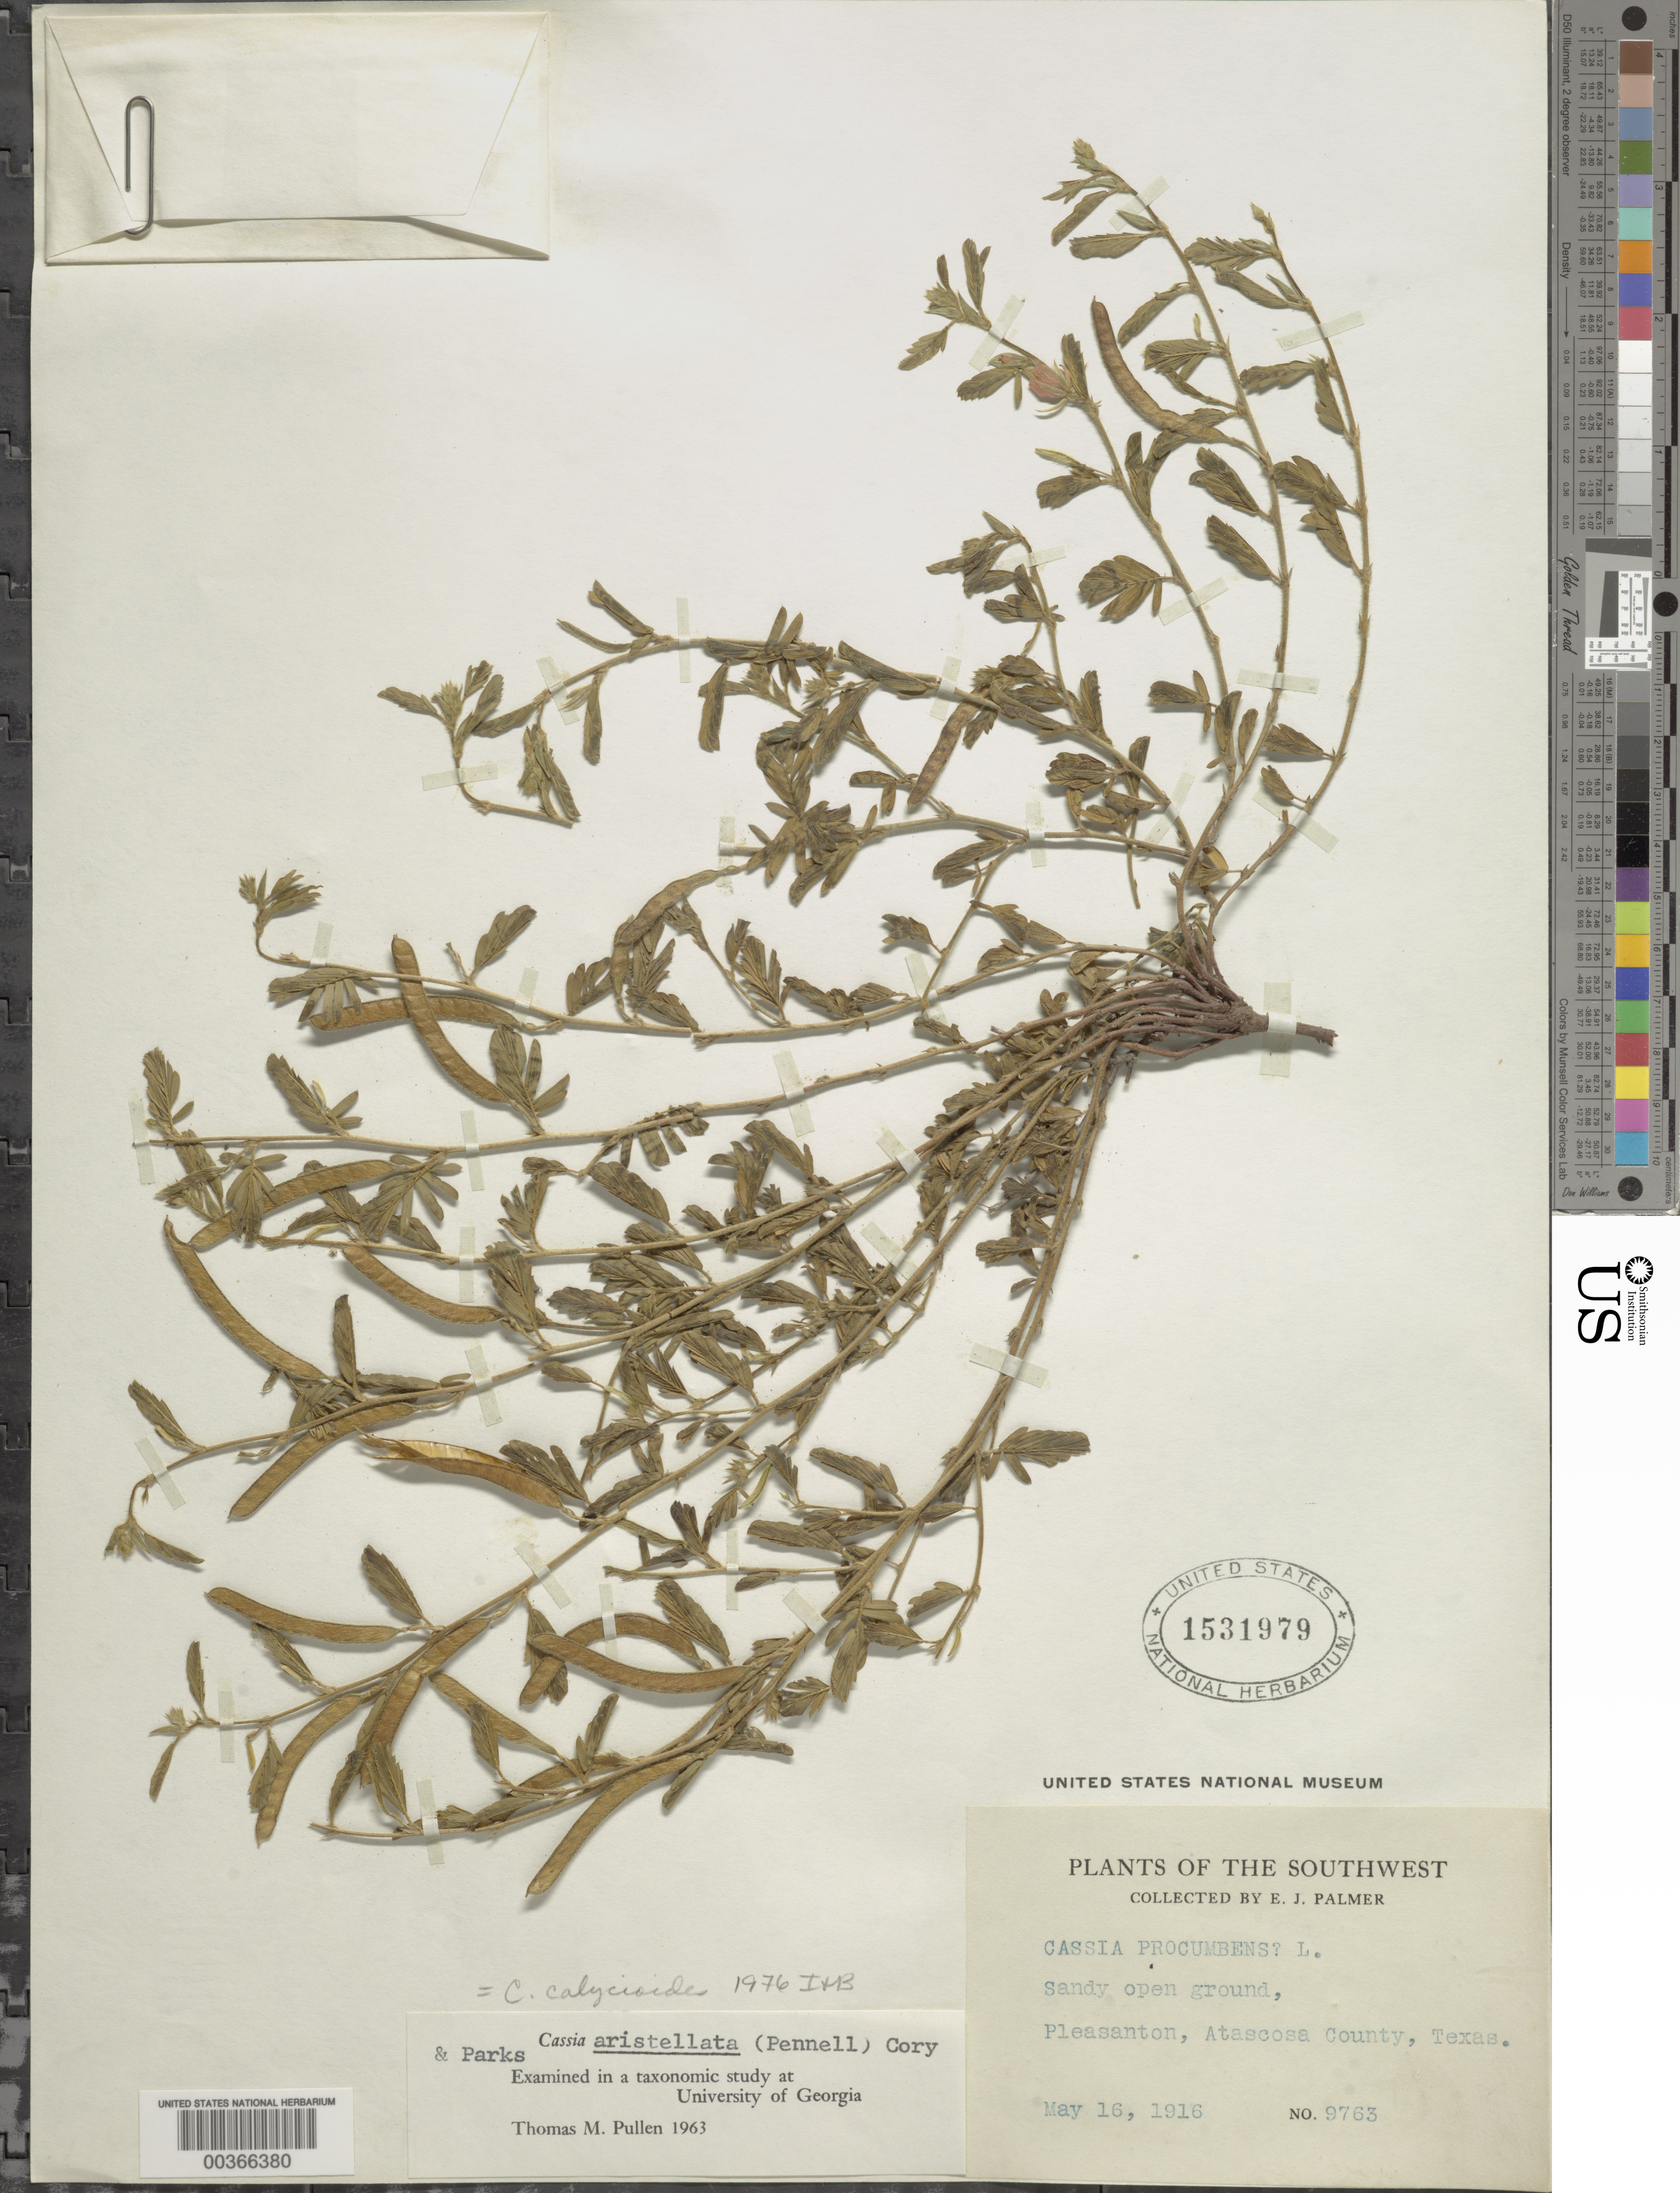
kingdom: Plantae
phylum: Tracheophyta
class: Magnoliopsida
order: Fabales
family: Fabaceae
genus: Chamaecrista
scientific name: Chamaecrista calycioides var. calycioides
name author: (Collad.) Greene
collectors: E. Palmer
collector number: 9763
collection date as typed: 16 May 1916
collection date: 1916-05-16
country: United States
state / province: Texas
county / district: Atascosa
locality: Pleasanton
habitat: Sandy open ground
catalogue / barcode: US 1531979